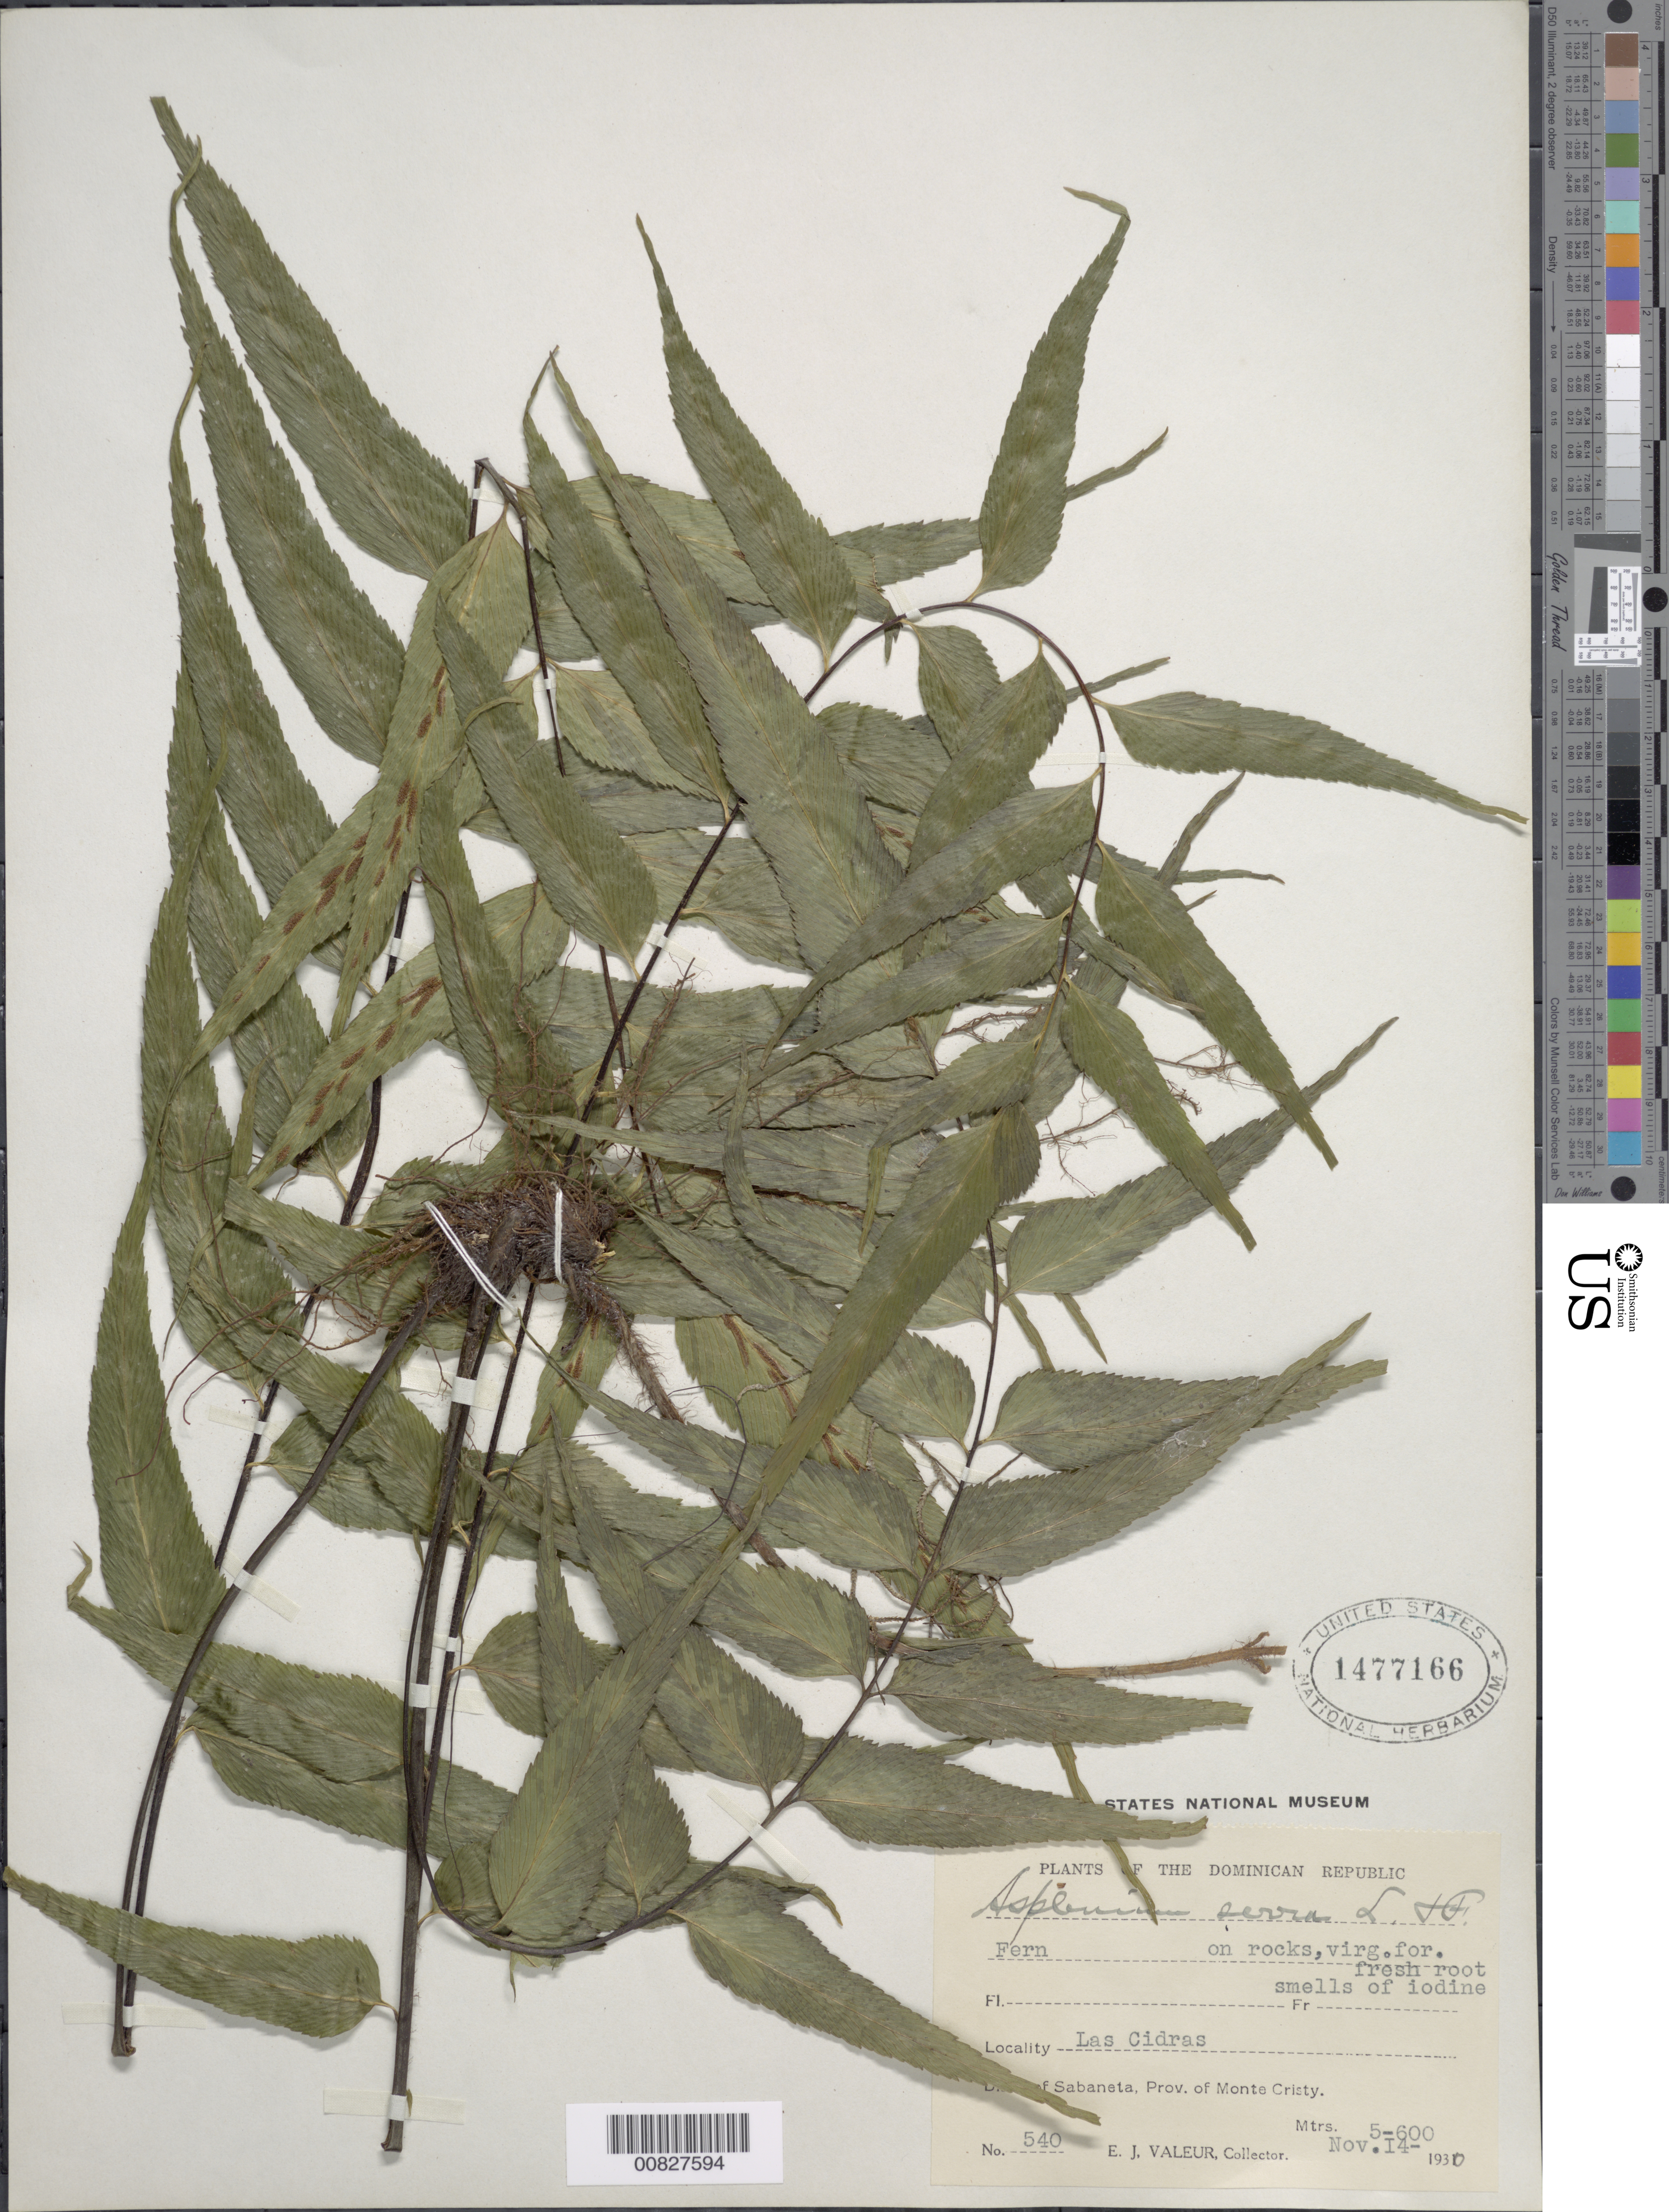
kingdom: Plantae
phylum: Tracheophyta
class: Polypodiopsida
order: Polypodiales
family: Aspleniaceae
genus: Asplenium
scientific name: Asplenium serra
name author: Langsd. & Fisch.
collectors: E. Valeur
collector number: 540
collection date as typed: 14 Nov 1920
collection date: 1920-11-14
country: Dominican Republic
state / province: Monte Cristi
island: Hispaniola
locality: Dist. Sabaneta, Las Cidras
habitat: On rocks, virgin forest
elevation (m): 500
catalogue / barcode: US 1477166